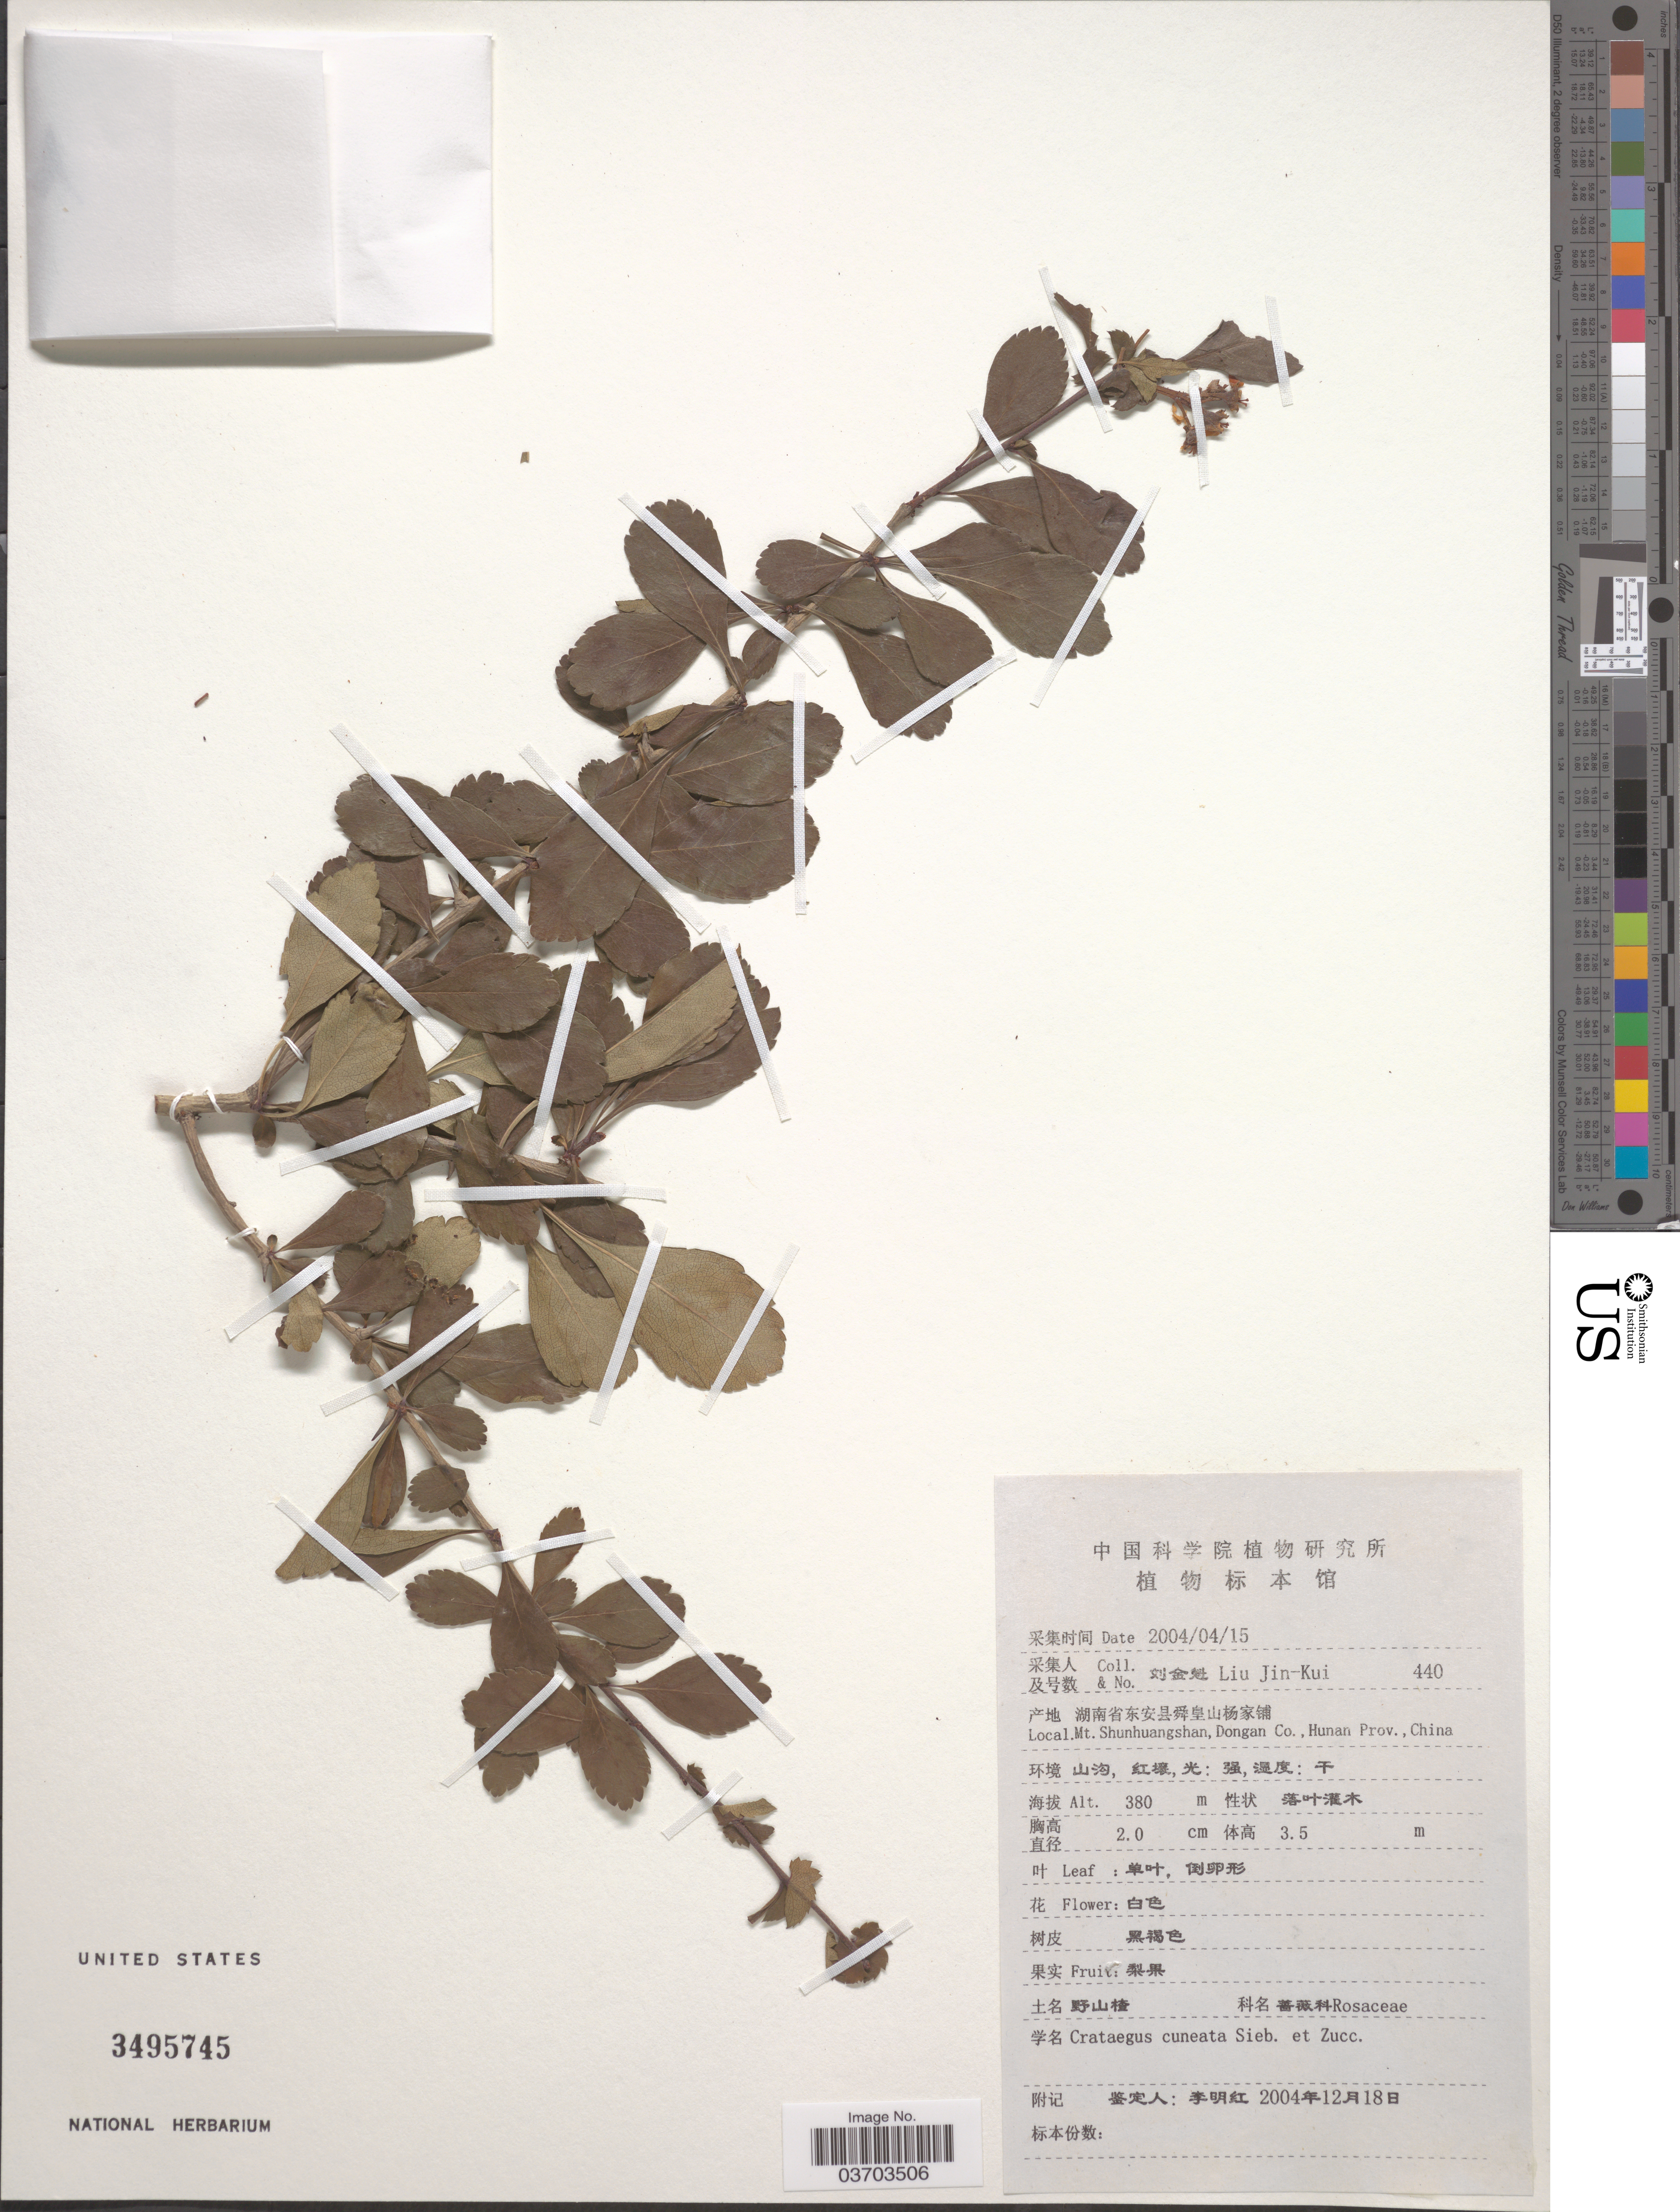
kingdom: Plantae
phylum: Tracheophyta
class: Magnoliopsida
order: Rosales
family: Rosaceae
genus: Crataegus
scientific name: Crataegus cuneata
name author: Siebold & Zucc.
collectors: Liu Jin-Kui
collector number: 440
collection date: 2004-04-15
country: China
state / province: Hunan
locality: Mt. Shunhuangshan, Dongan Co.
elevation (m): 380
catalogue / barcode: US 3495745